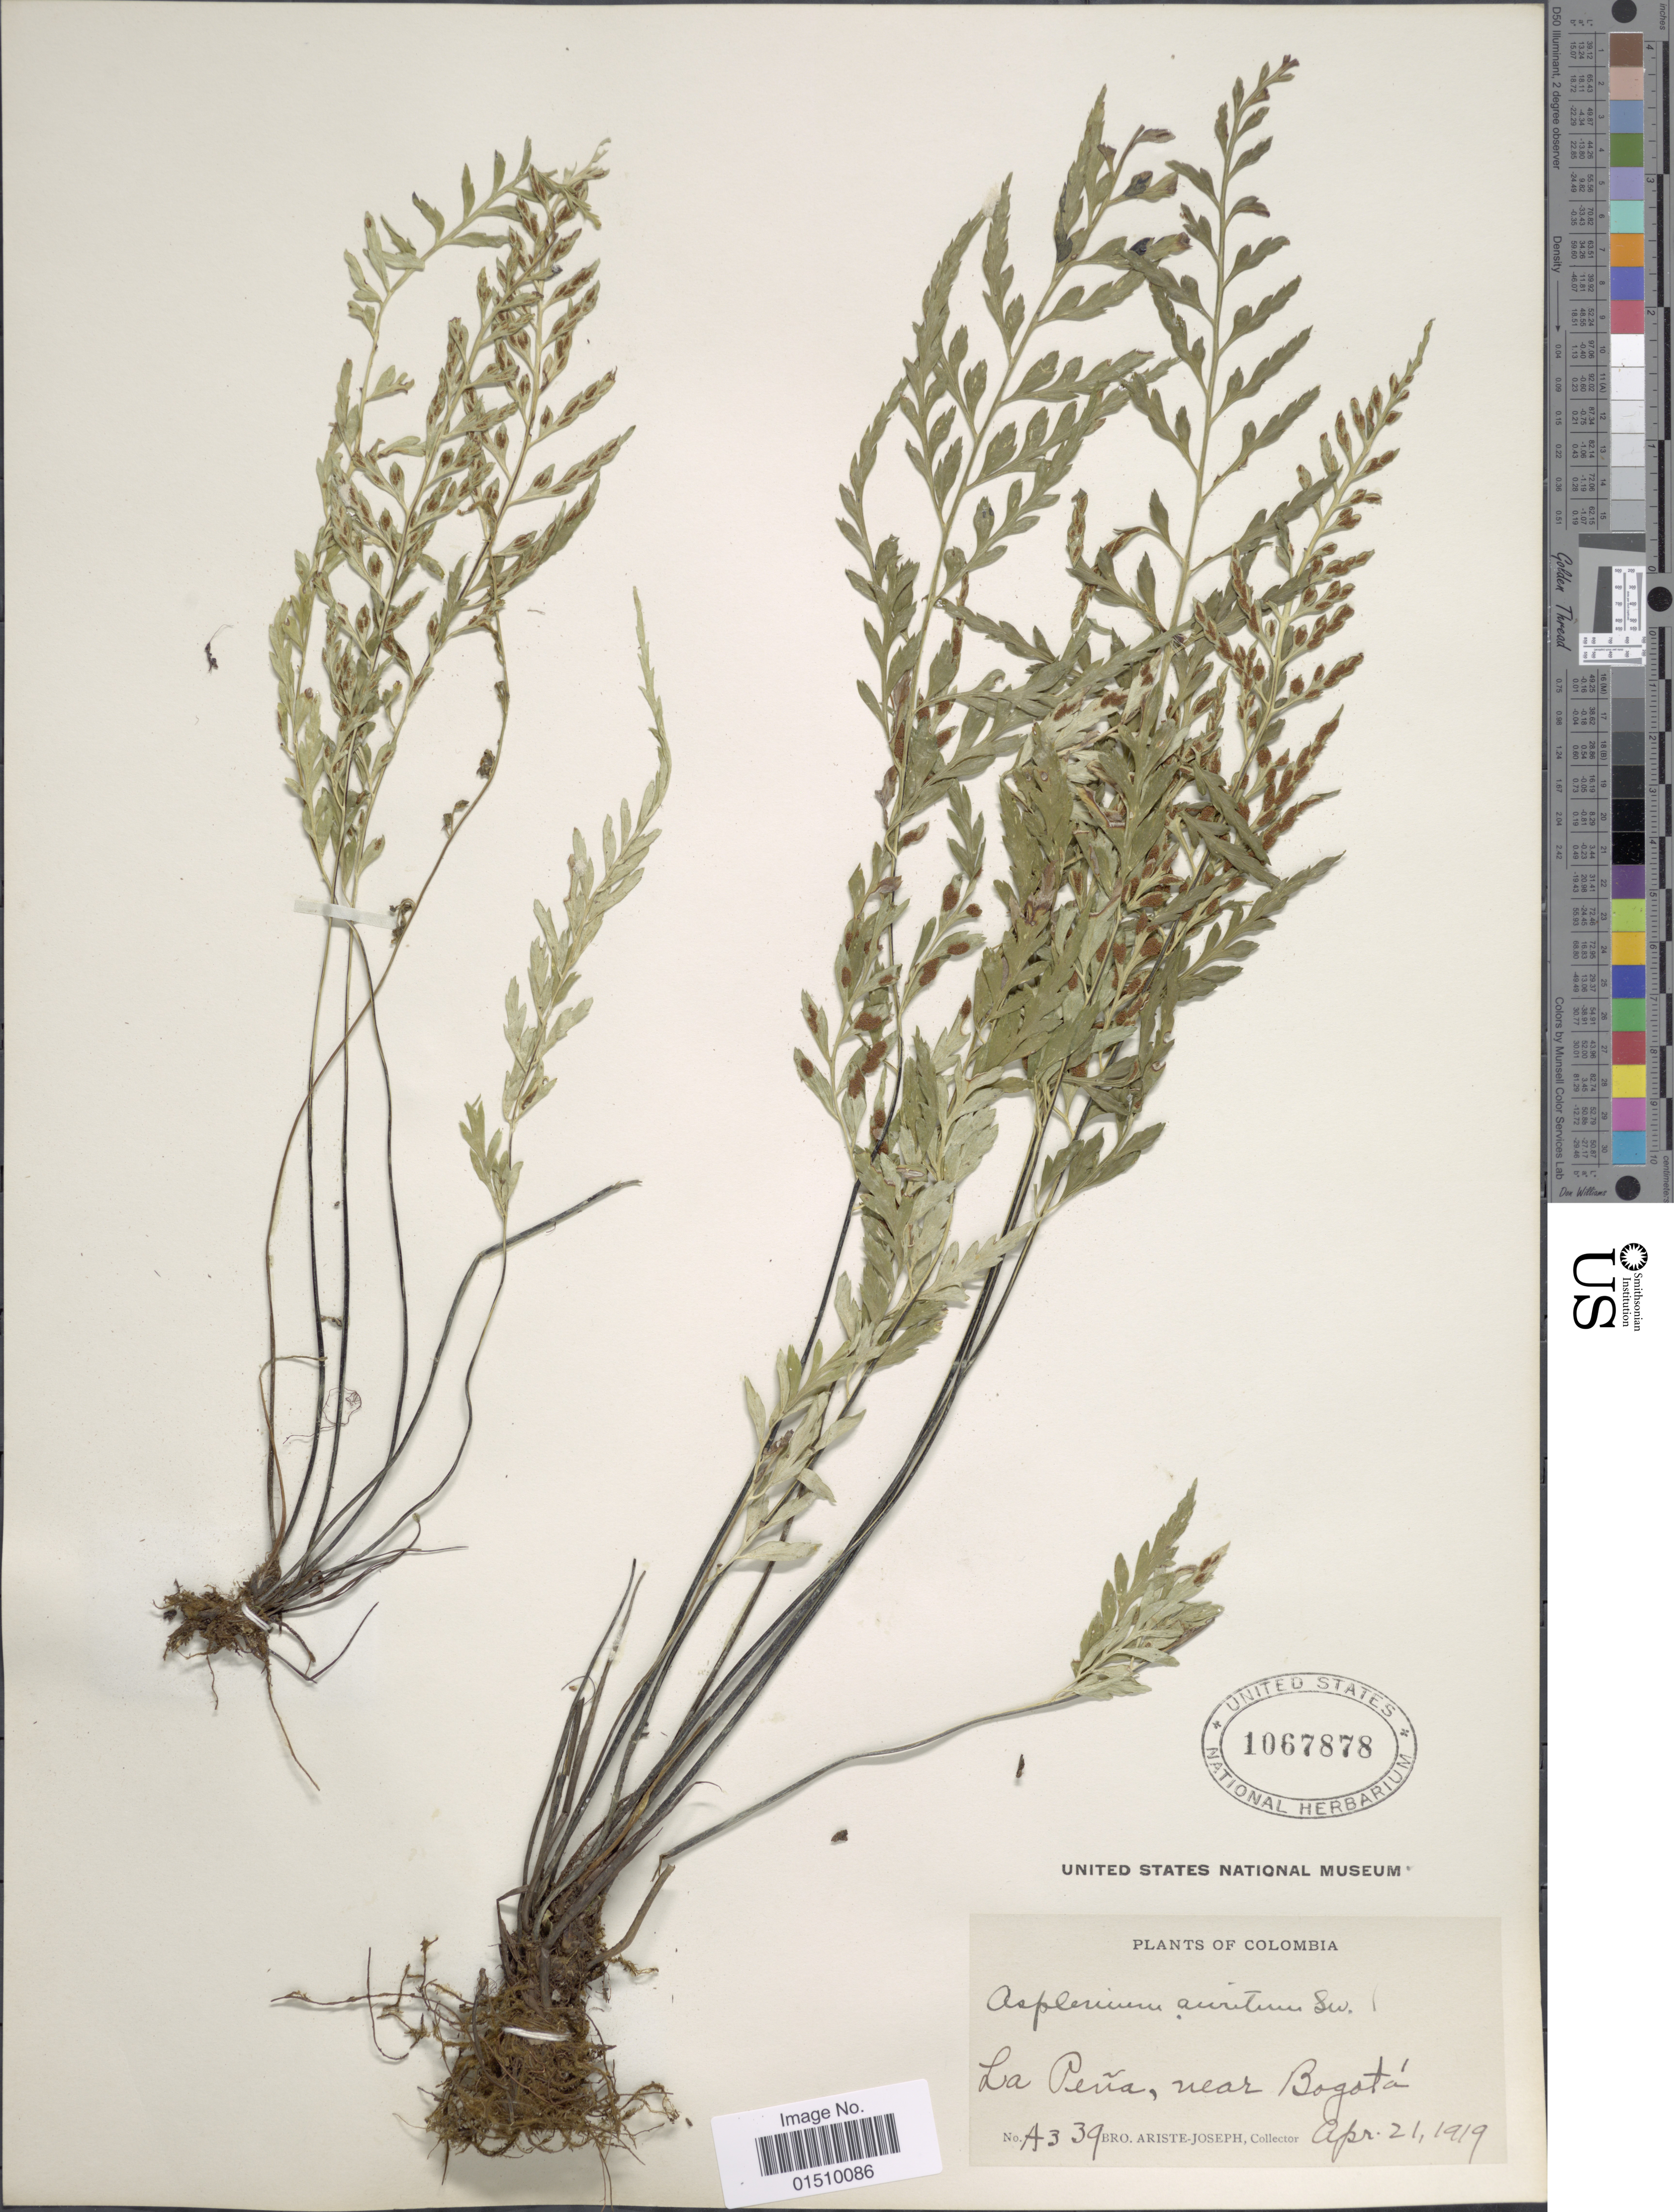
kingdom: Plantae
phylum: Tracheophyta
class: Polypodiopsida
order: Polypodiales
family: Aspleniaceae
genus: Asplenium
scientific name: Asplenium auritum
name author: Sw.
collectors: Bro. Ariste-Joseph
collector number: A339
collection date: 1919-04-21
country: Colombia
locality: La Peña, near Bogota.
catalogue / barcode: US 1067878